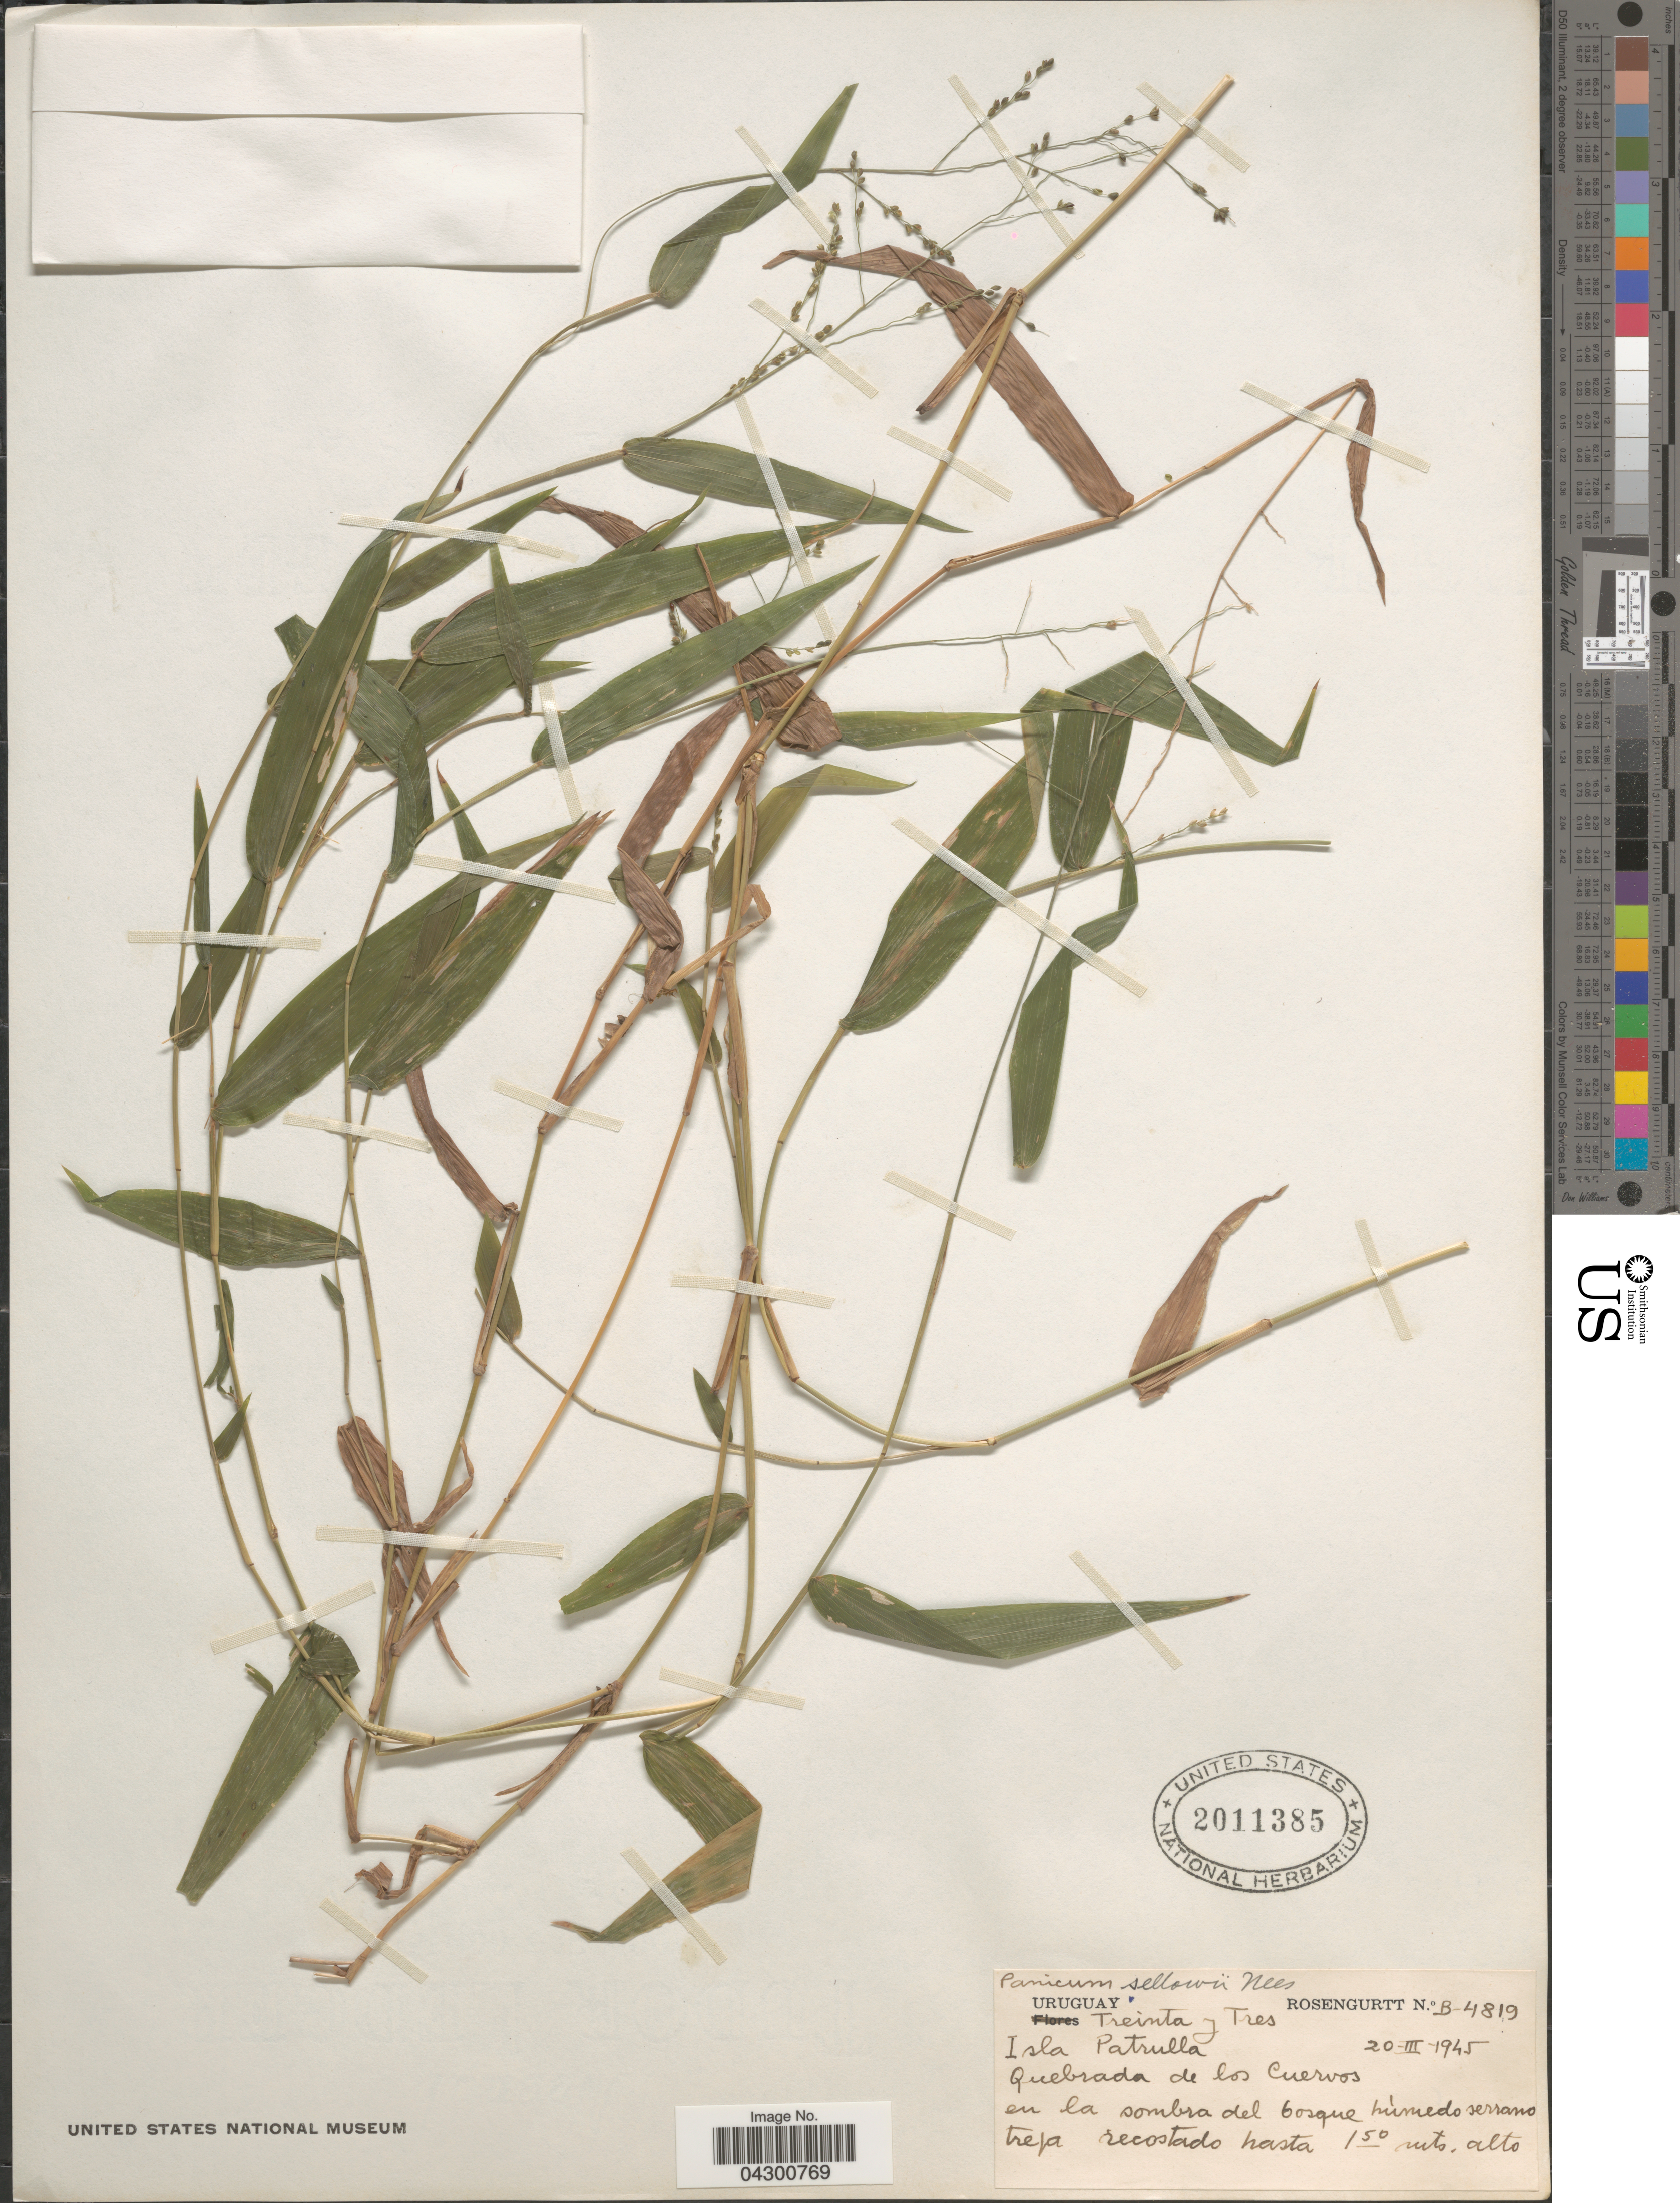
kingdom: Plantae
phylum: Tracheophyta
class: Liliopsida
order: Poales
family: Poaceae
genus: Panicum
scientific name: Panicum sellowii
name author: Nees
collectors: Rosengurtt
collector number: B-4819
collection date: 1945-03-20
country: Uruguay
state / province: Treinta y Tres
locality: Isla Patrulla. Quebrada de los Cuervos en la sombra del bosque húmedo serrano treja recostado.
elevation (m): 150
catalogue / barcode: US 2011385